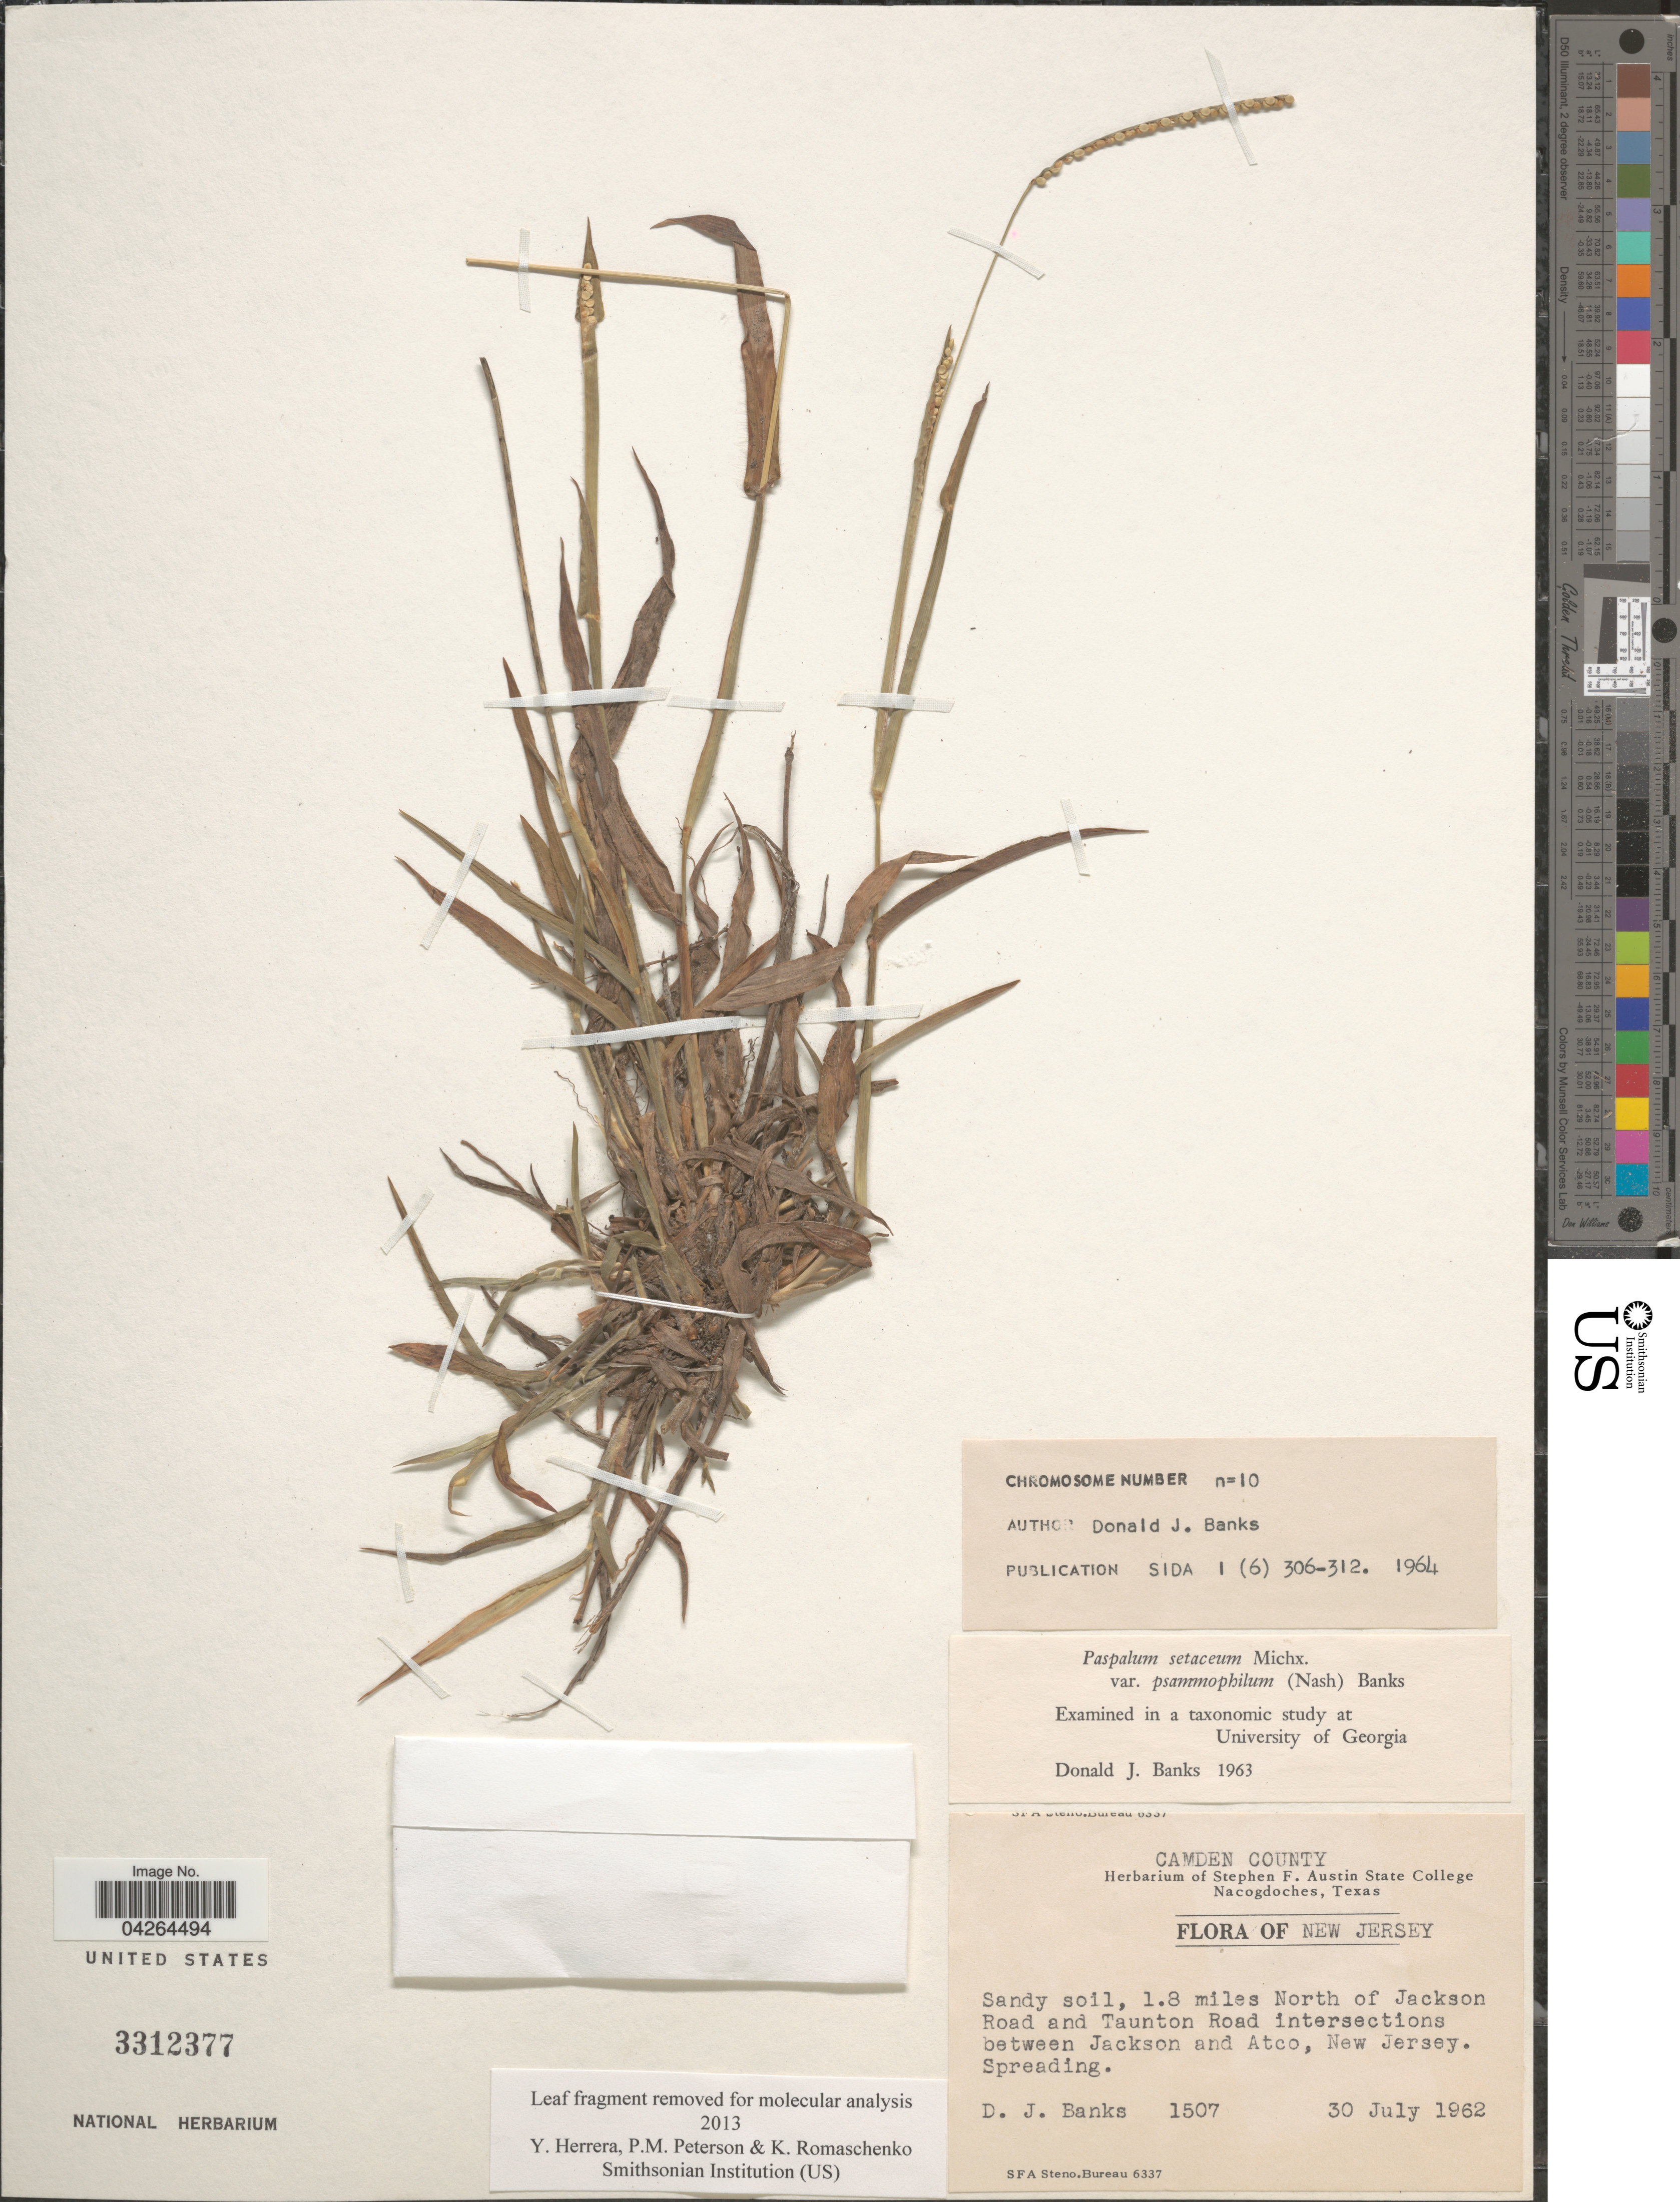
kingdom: Plantae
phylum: Tracheophyta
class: Liliopsida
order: Poales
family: Poaceae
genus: Paspalum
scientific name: Paspalum setaceum var. psammophilum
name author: (Nash ex Hitchc.) D.J. Banks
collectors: D. J. Banks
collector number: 1507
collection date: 1962-07-30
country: United States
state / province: New Jersey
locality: Camden County. Sandy soil, 1.8 miles North of Jackson Road and Taunton Road intersections between Jackson and Atco.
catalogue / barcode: US 3312377